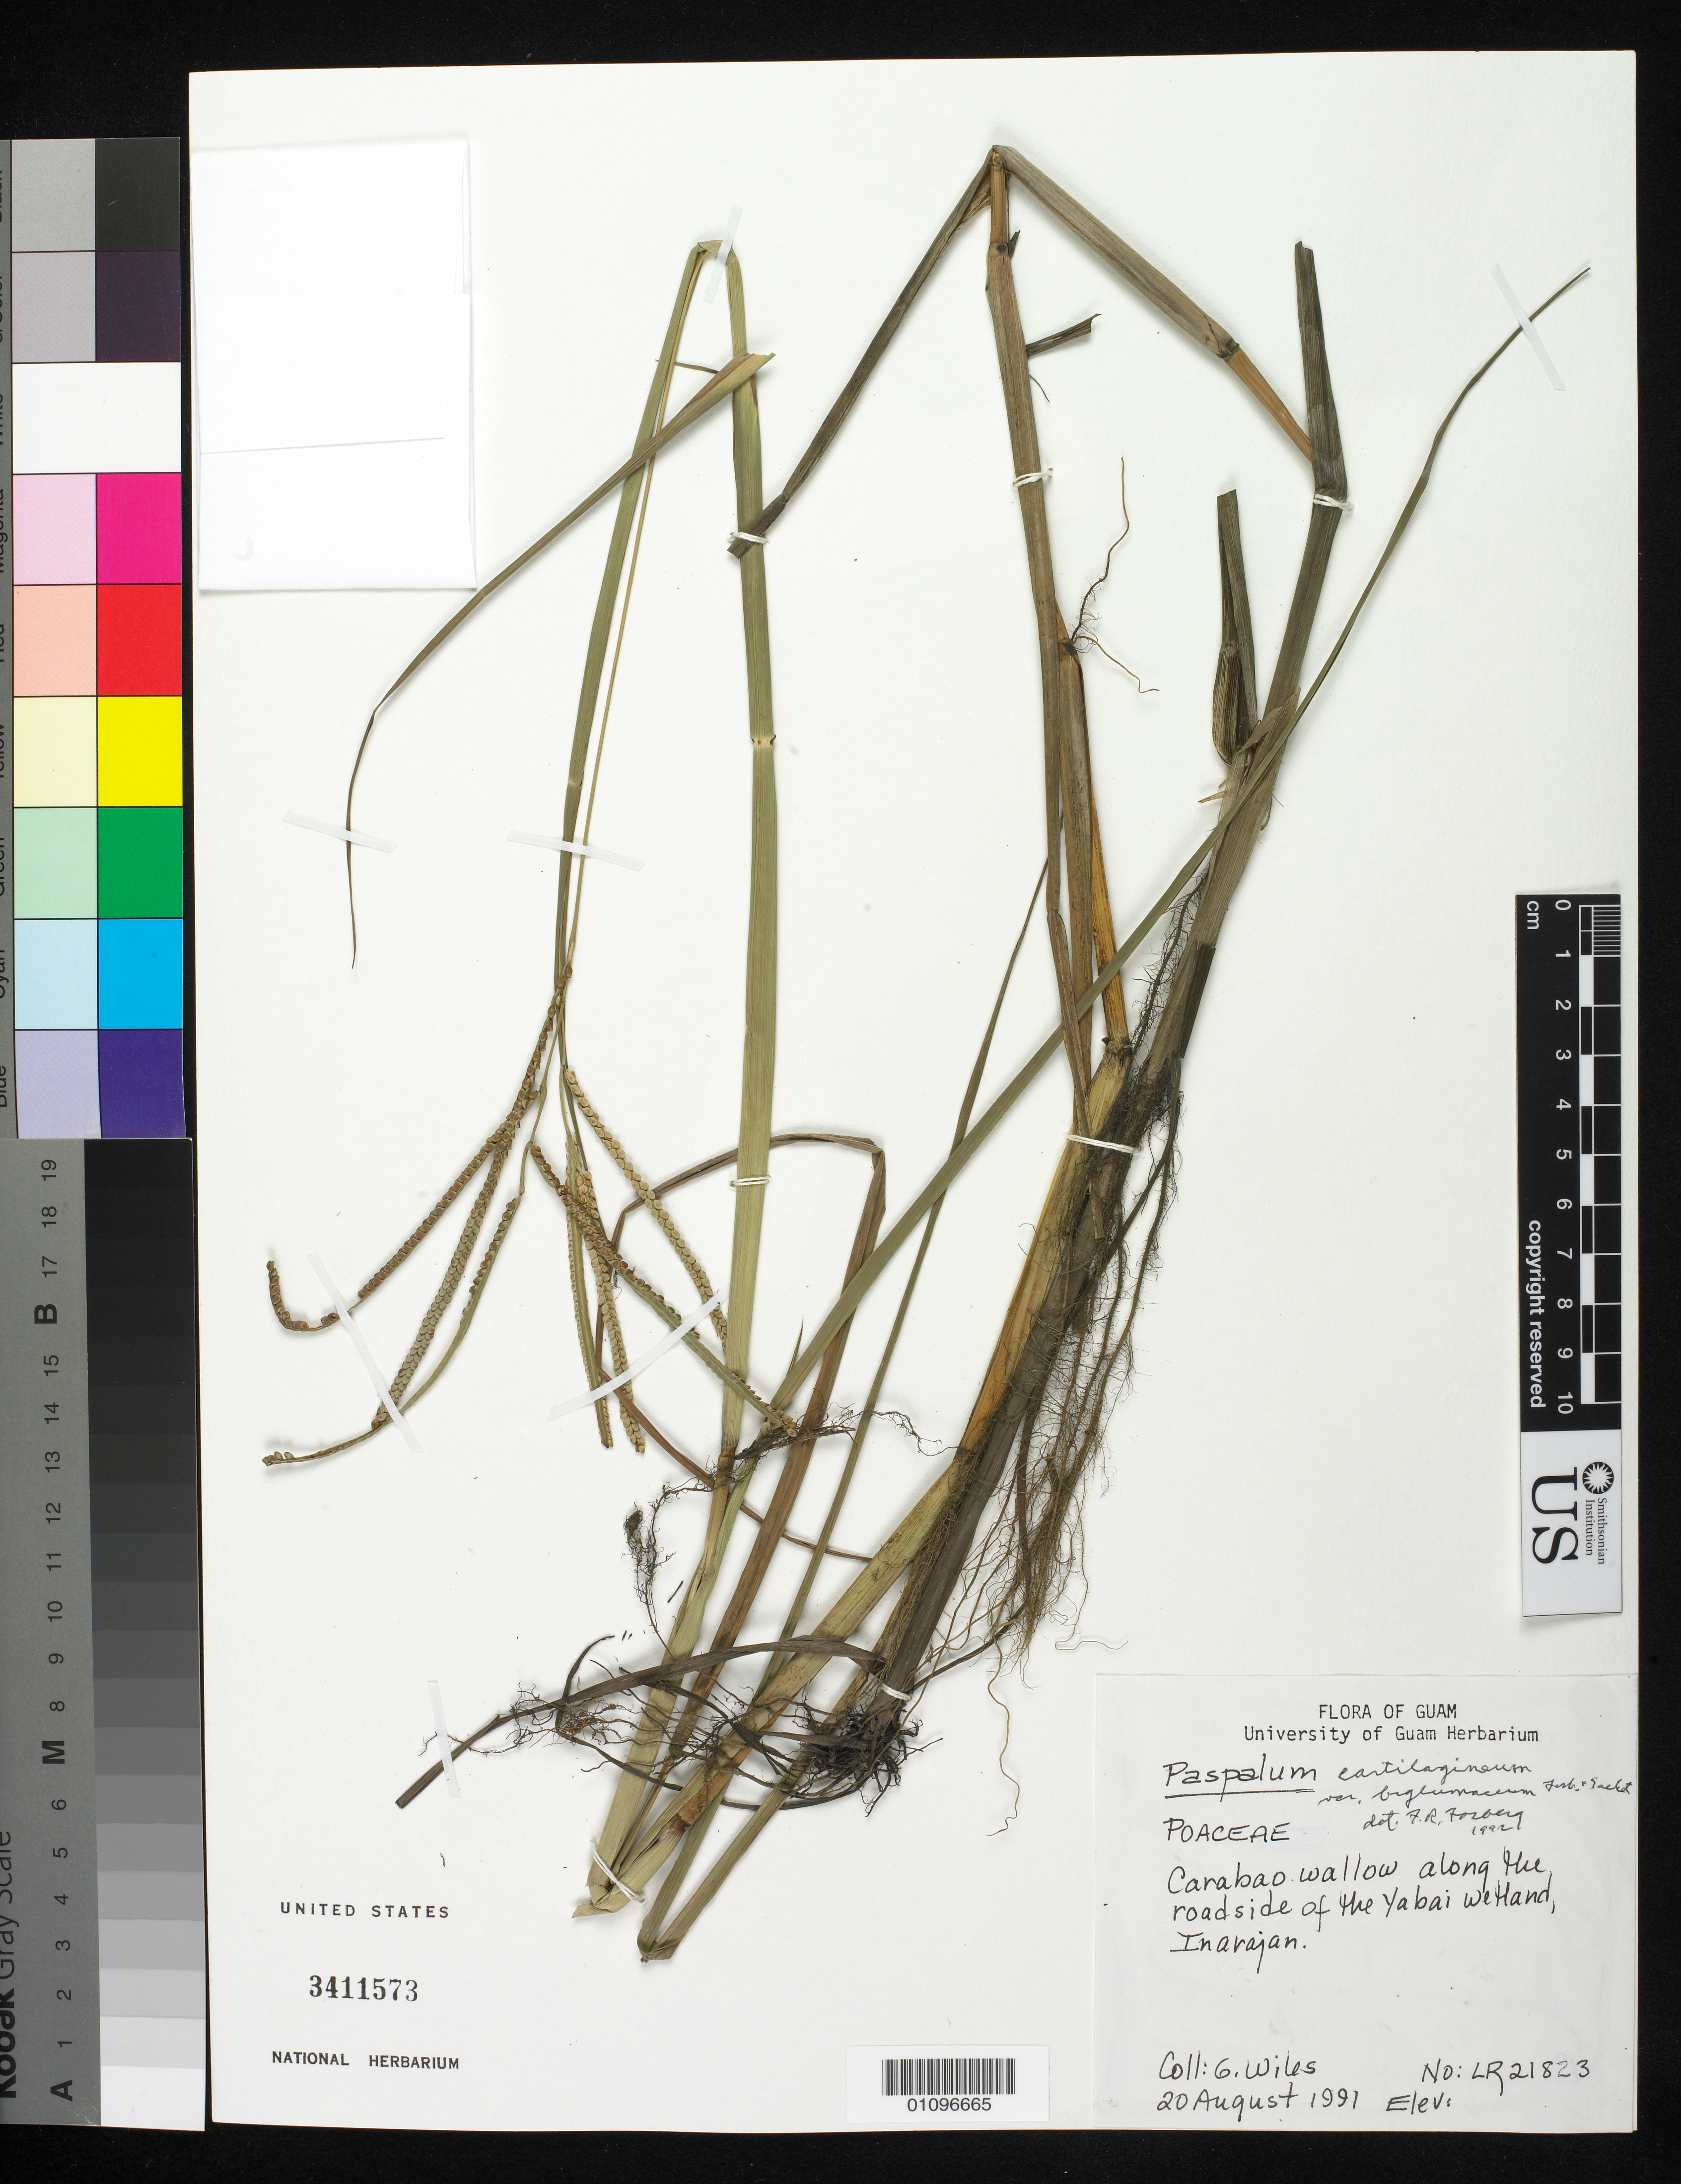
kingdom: Plantae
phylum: Tracheophyta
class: Liliopsida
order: Poales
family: Poaceae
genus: Paspalum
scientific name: Paspalum cartilagineum var. biglumaceum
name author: Fosberg & Sachet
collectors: G. Wiles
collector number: LR21823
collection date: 1991-08-20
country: Guam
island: Guam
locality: Carabao wallow along the roadside of the Yabai Wetland, Inarajan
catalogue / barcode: US 3411573